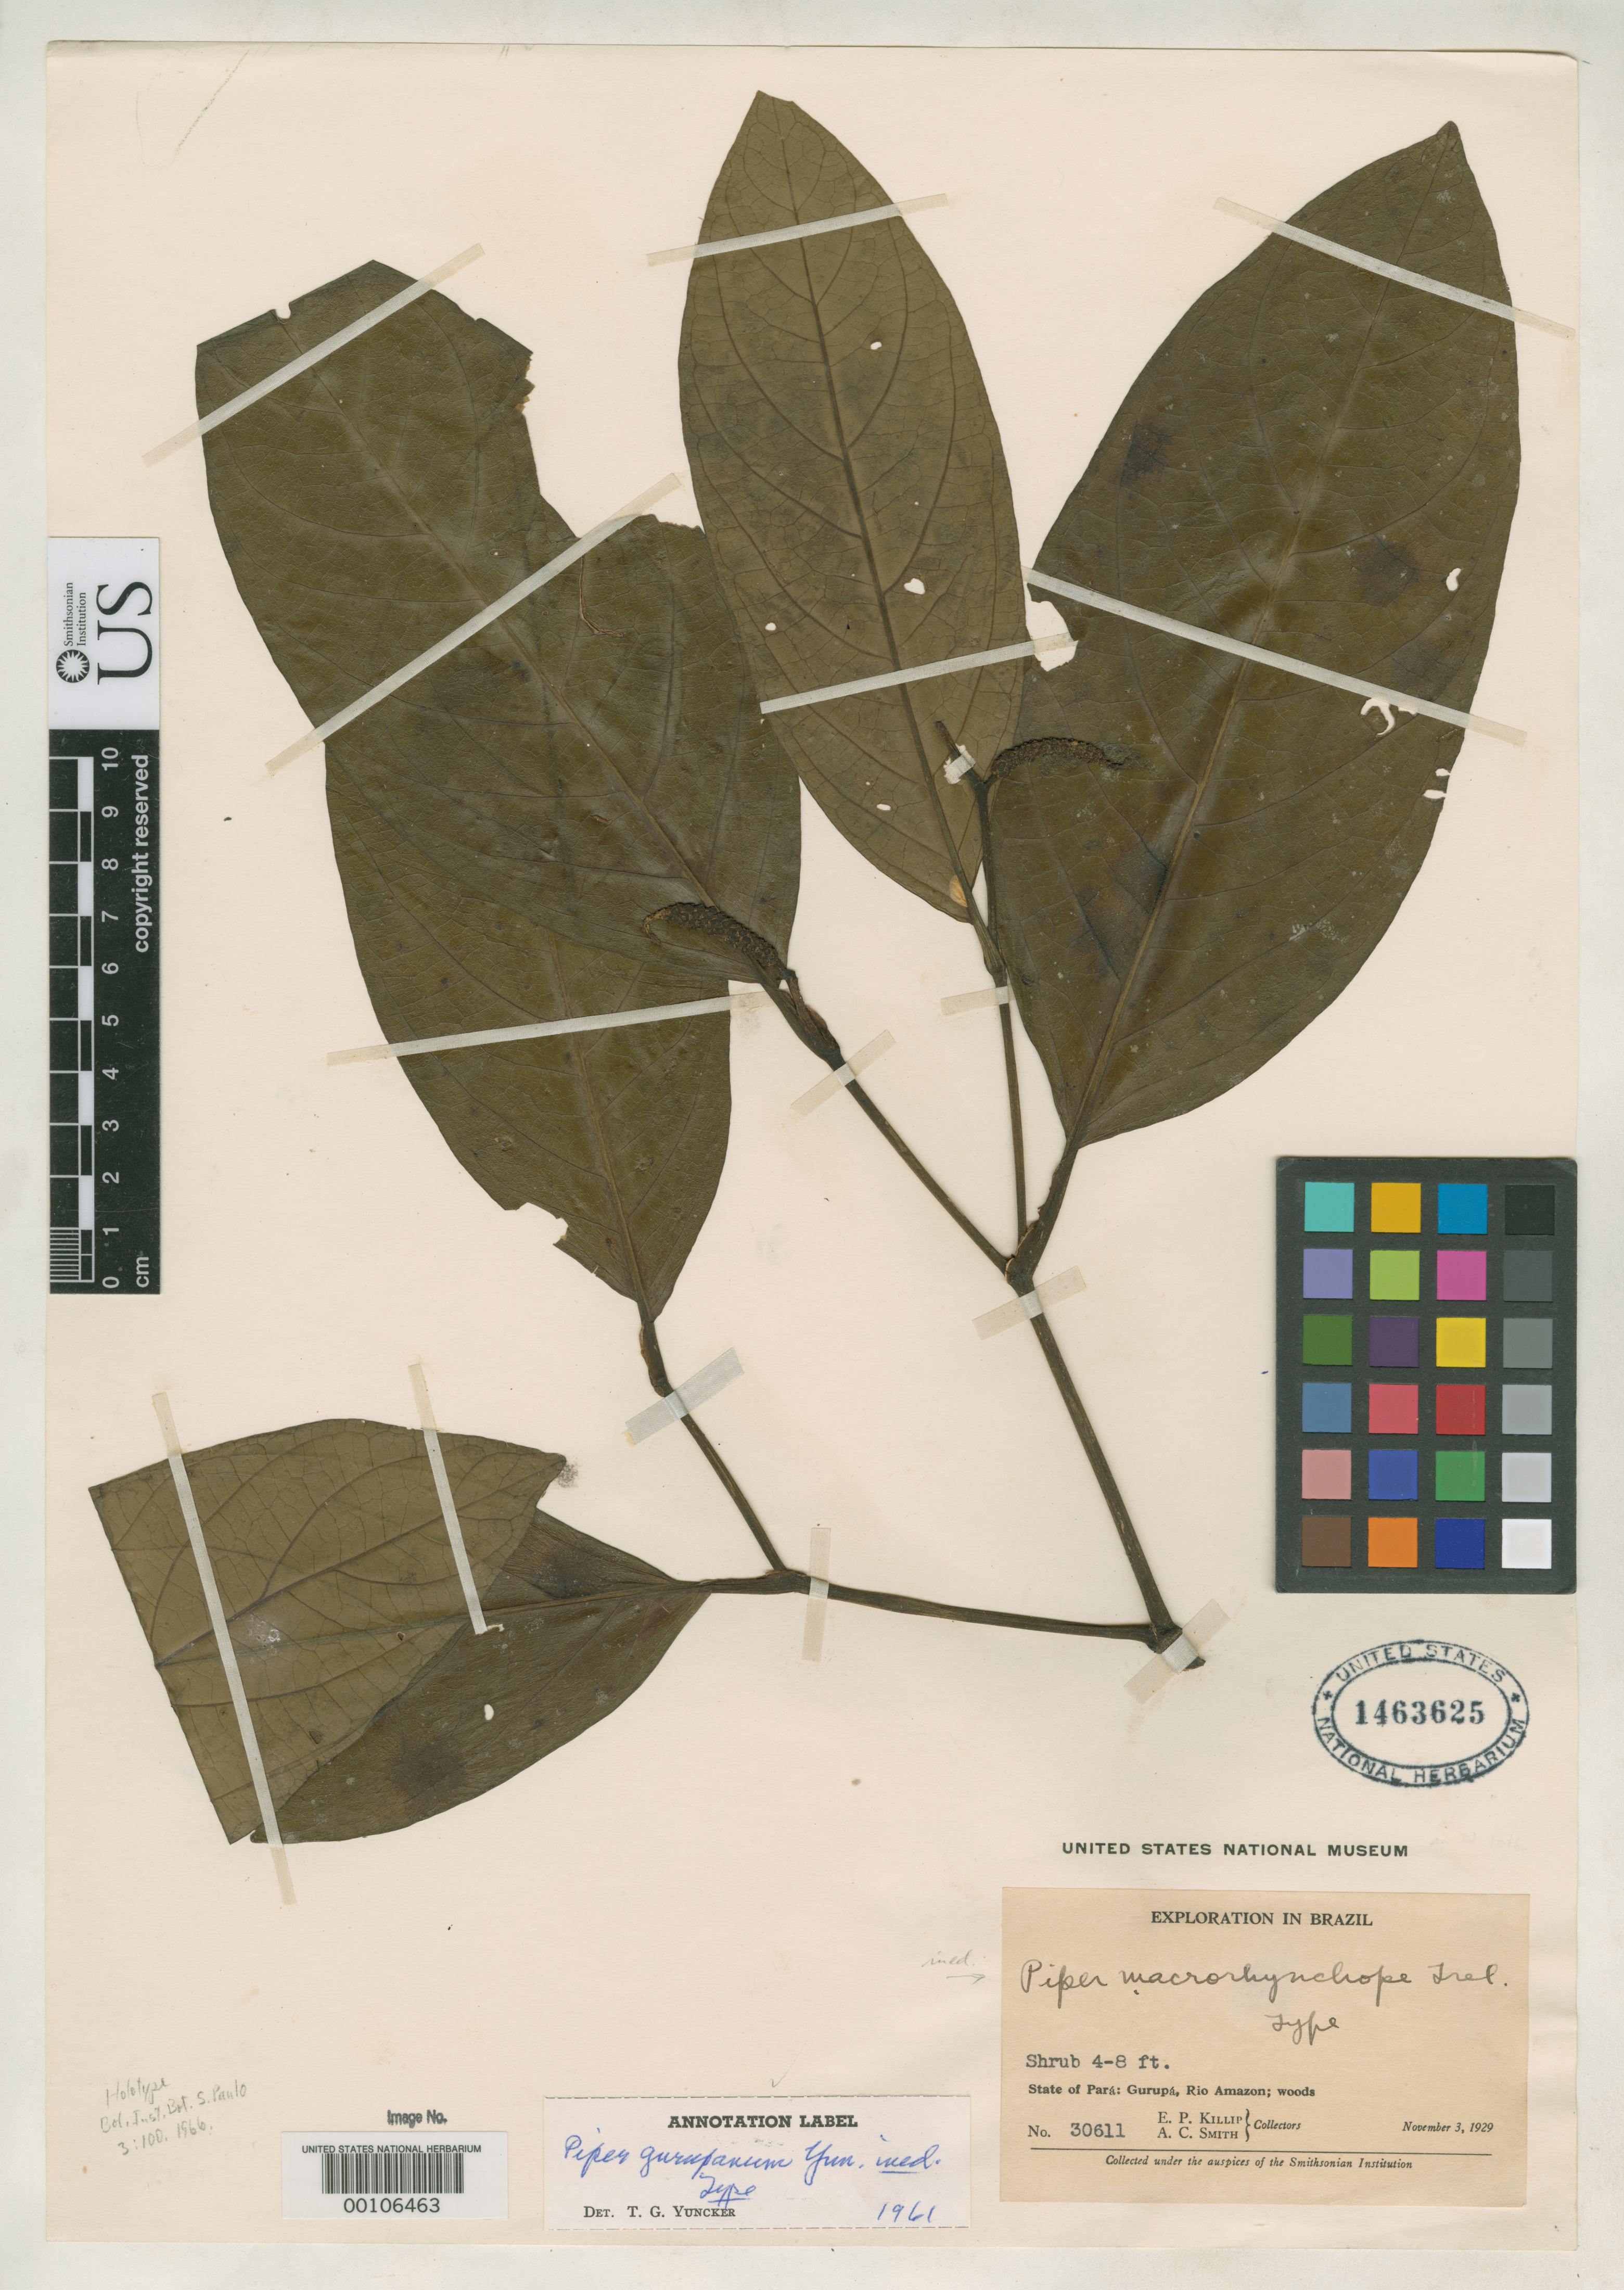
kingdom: Plantae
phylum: Tracheophyta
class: Magnoliopsida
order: Piperales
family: Piperaceae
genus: Piper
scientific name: Piper gurupanum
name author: Yunck.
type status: Holotype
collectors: E. P. Killip & A. C. Smith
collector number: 30611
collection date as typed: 03 Nov 1929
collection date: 1929-11-03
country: Brazil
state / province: Pará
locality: Gurupa, Rio Amazon.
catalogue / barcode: US 1463625